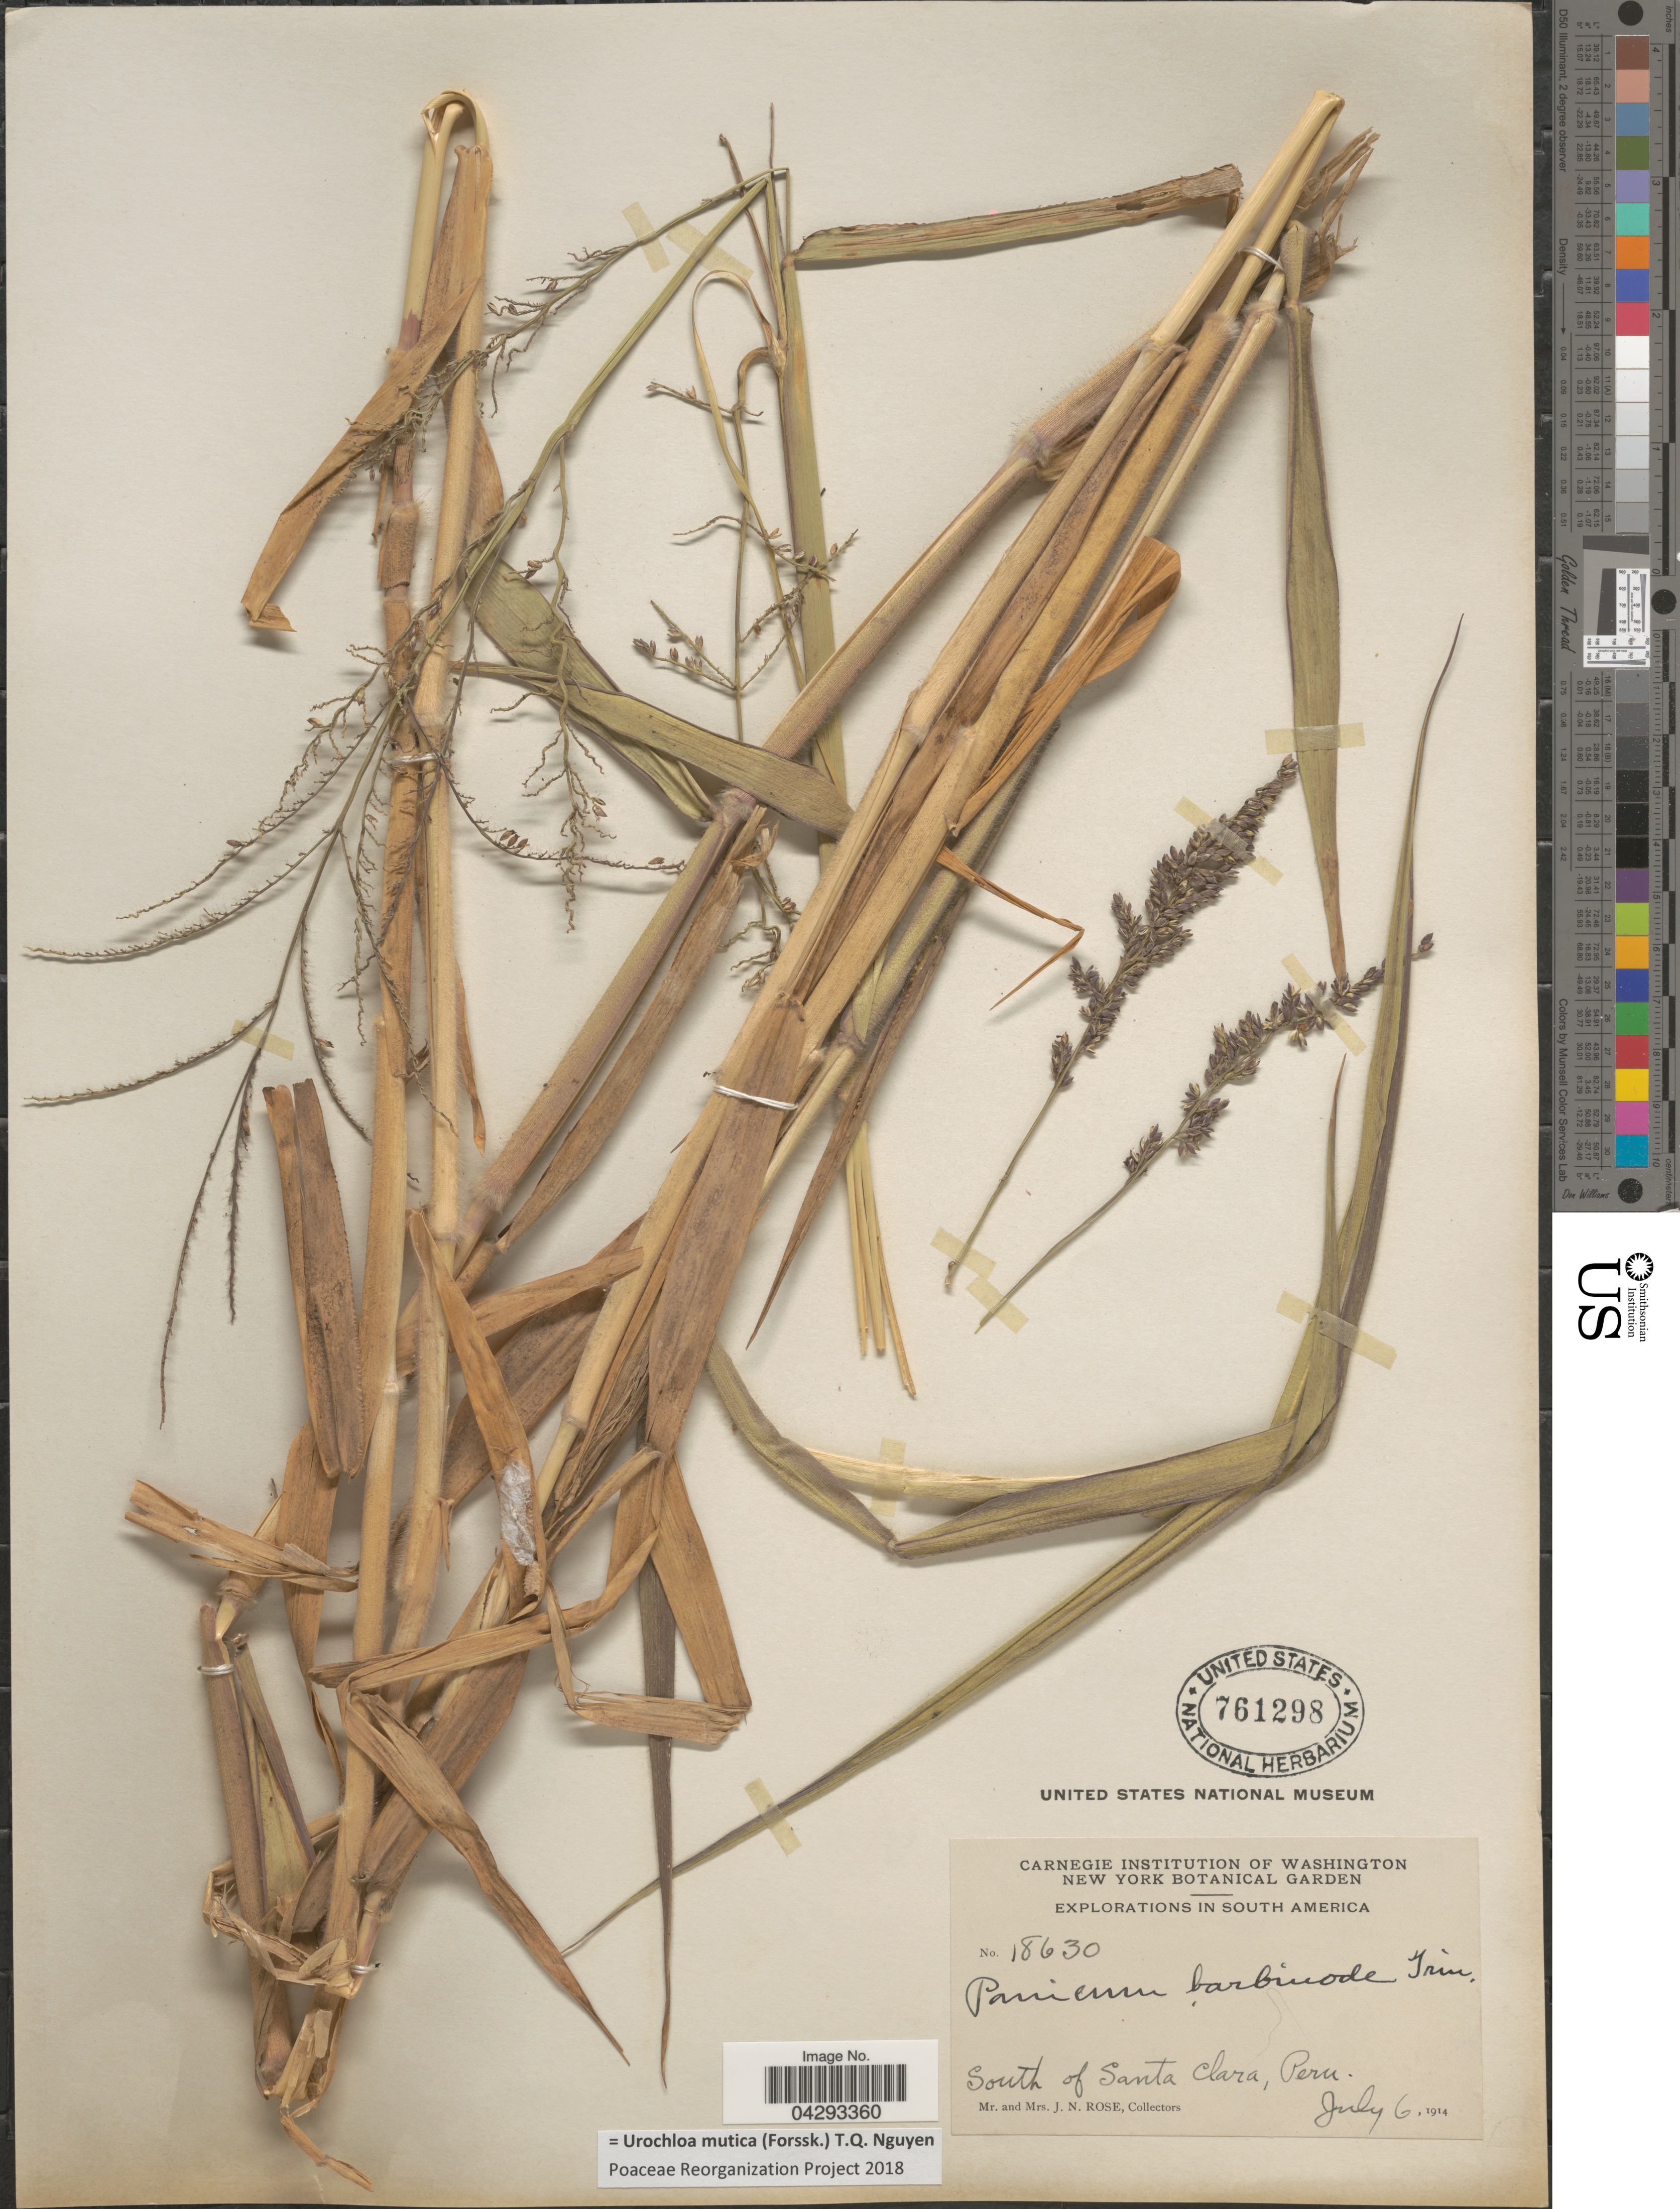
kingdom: Plantae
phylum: Tracheophyta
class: Liliopsida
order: Poales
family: Poaceae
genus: Urochloa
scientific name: Urochloa mutica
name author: (Forssk.) T.Q. Nguyen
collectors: J. N. Rose & L. B. Rose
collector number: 18630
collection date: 1914-07-06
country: Peru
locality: Explorations In South America. South of Santa Clara.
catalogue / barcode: US 761298